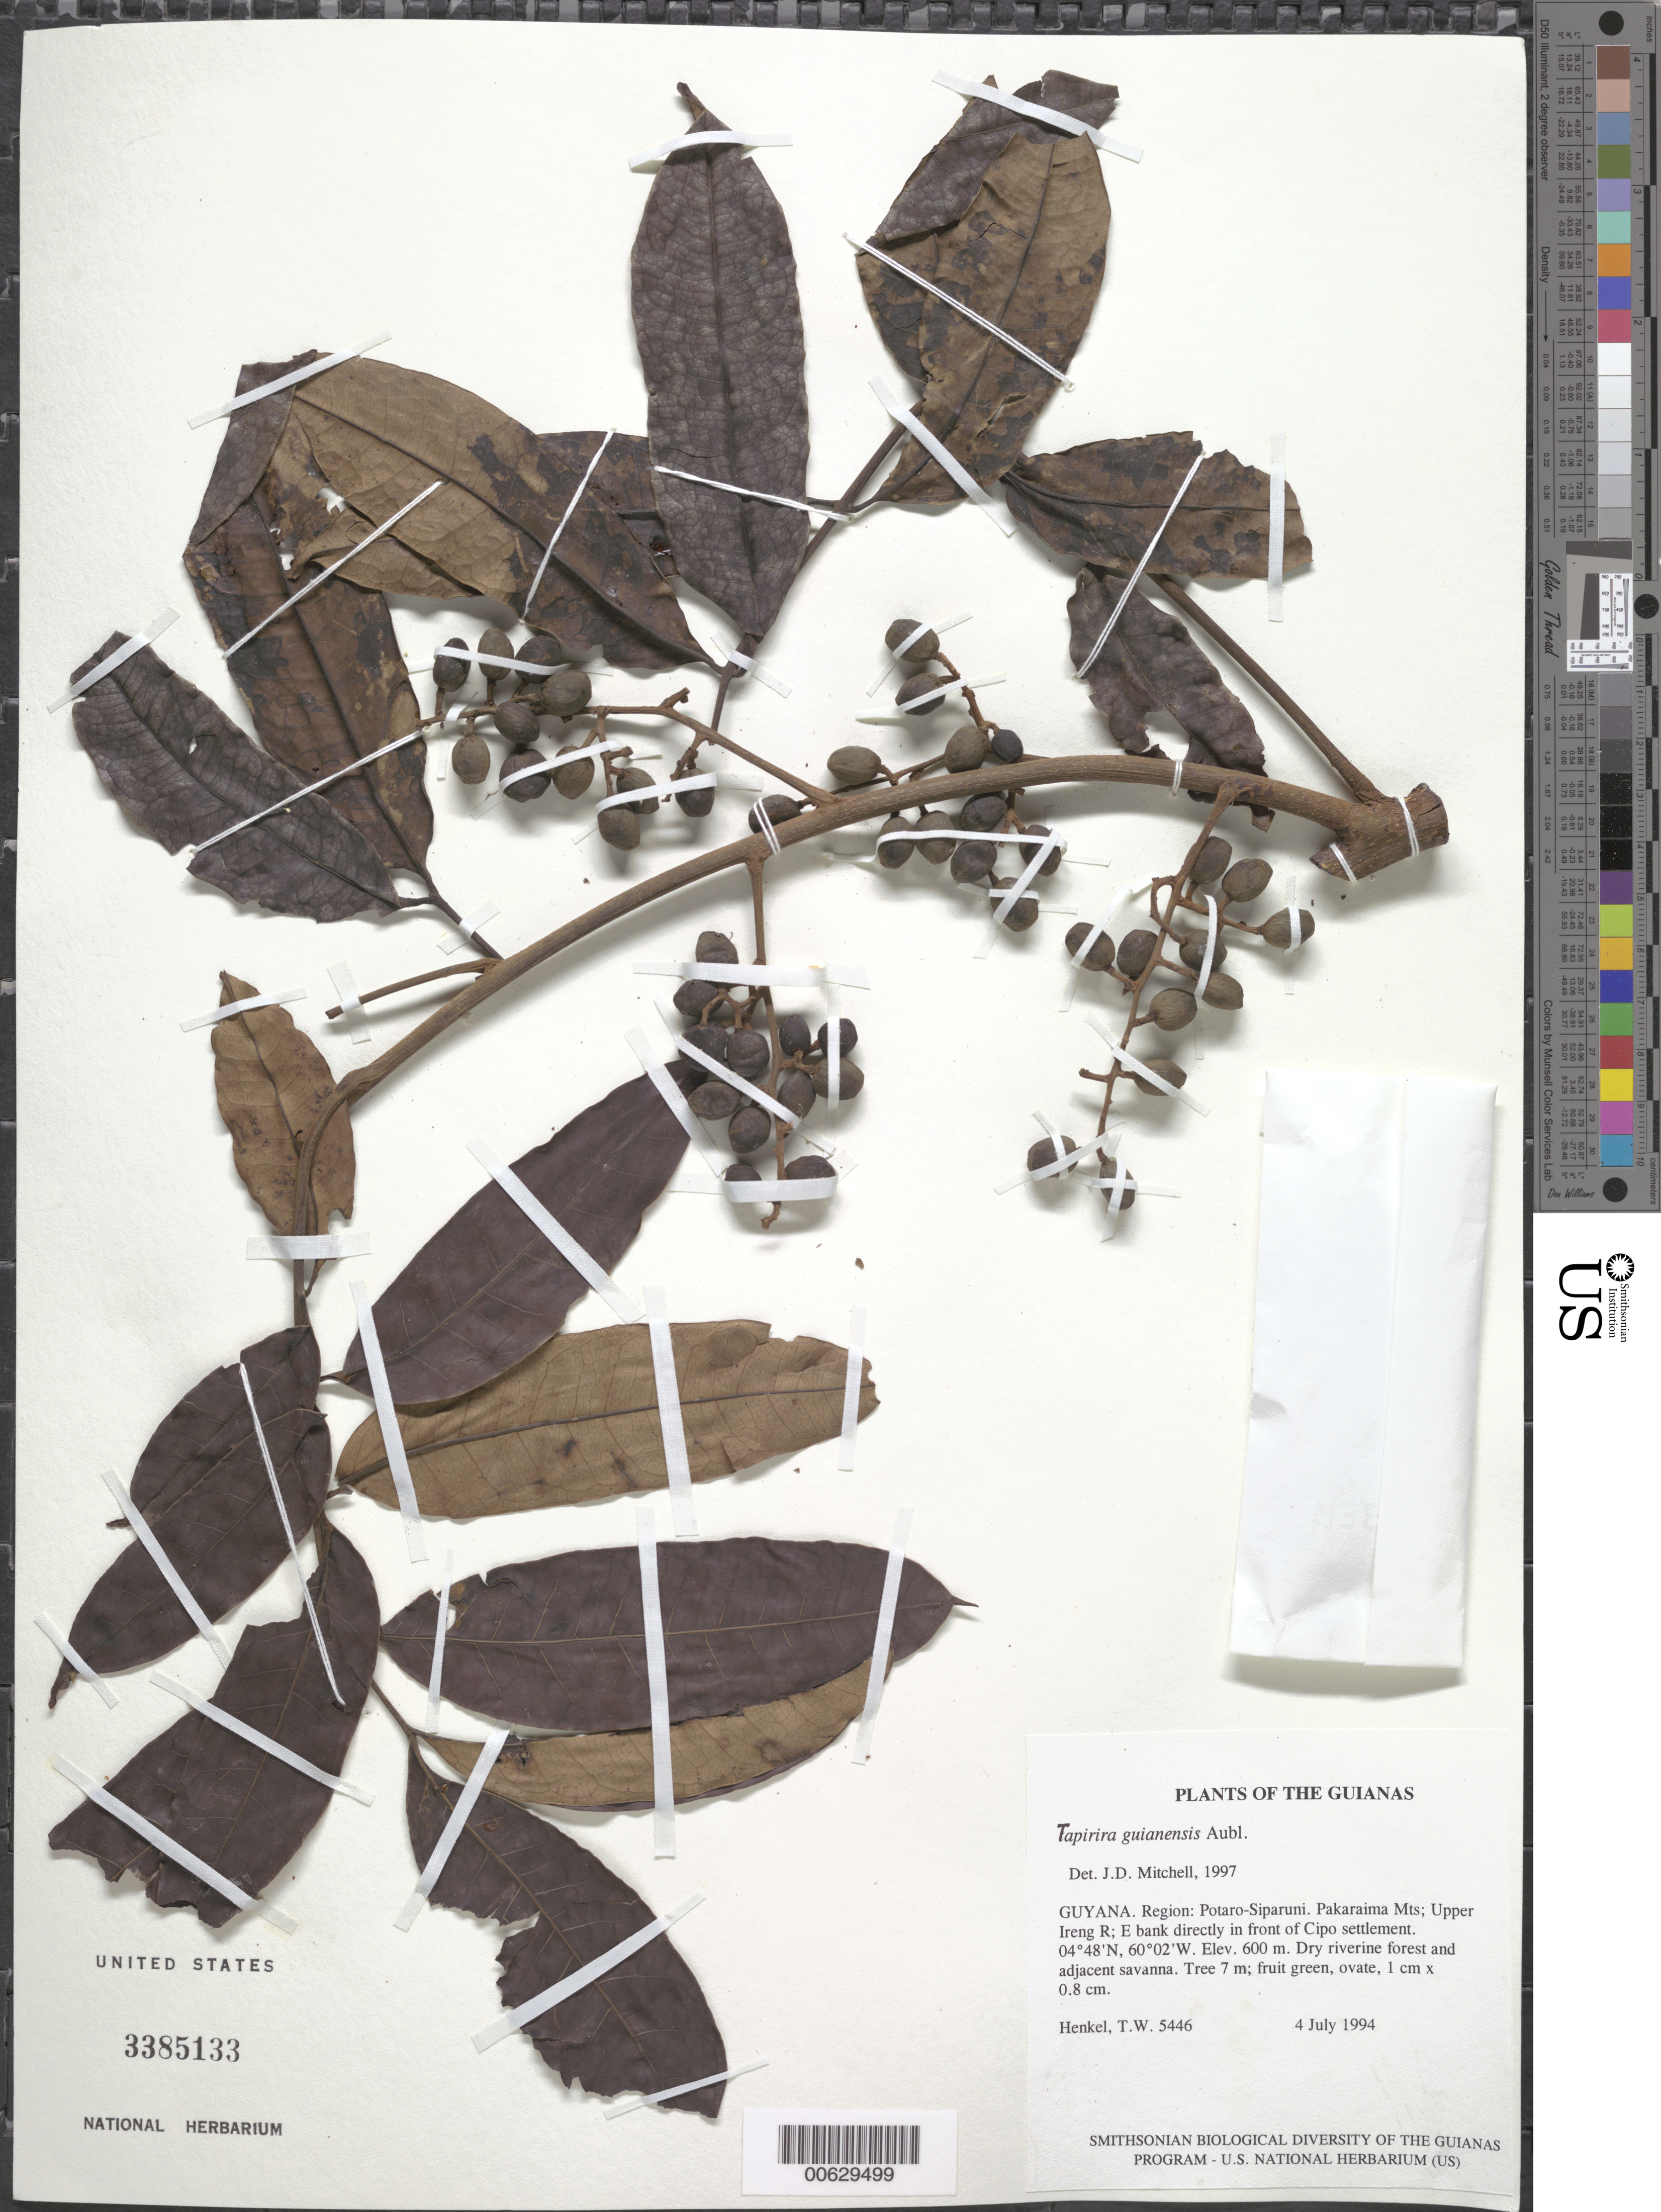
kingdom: Plantae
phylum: Tracheophyta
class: Magnoliopsida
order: Sapindales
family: Anacardiaceae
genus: Tapirira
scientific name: Tapirira guianensis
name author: Aubl.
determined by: Mitchell, John D.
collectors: T. Henkel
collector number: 5446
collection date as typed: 4 July 1994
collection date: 1994-07-04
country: Guyana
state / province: Potaro-Siparuni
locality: Pakaraima Mts; Upper Ireng R; E bank directly in front of Cipo settlement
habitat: Dry riverine forest and adjacent savanna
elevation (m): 600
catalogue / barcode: US 3385133